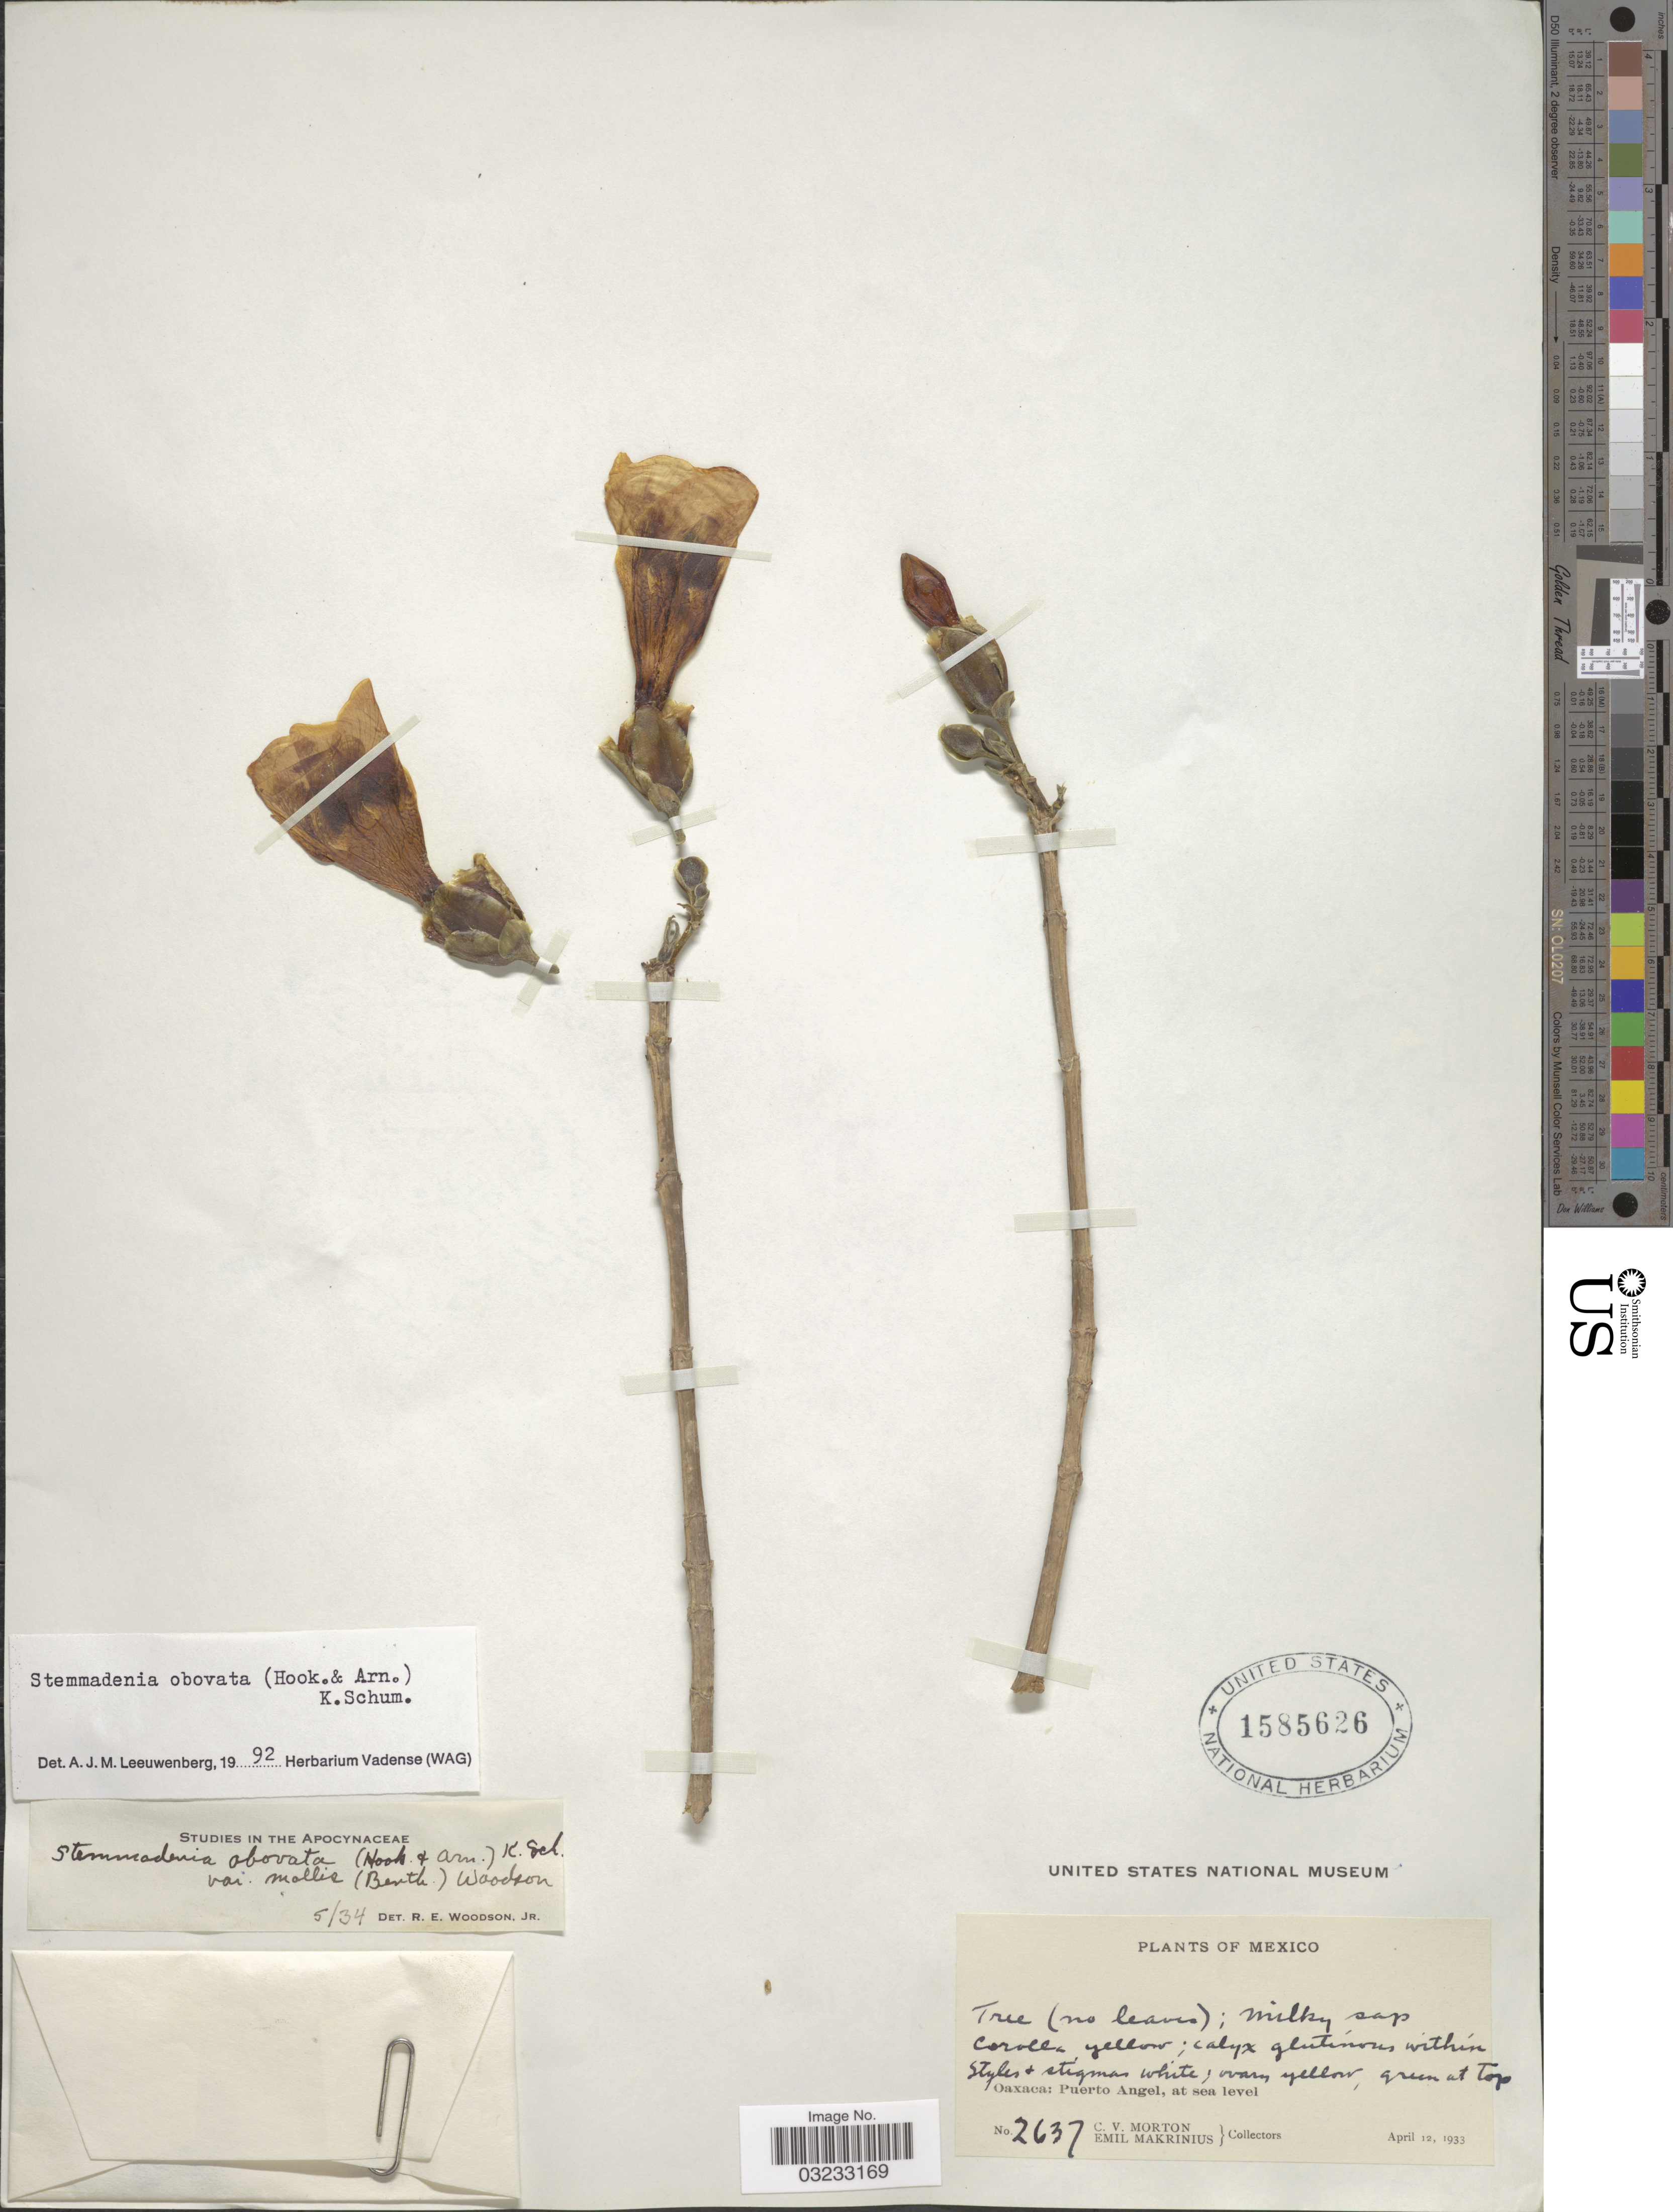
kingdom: Plantae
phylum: Tracheophyta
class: Magnoliopsida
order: Gentianales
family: Apocynaceae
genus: Stemmadenia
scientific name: Stemmadenia obovata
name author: (Hook. & Arn.) K. Schum.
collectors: C. V. Morton & E. Makrinius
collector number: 2637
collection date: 1933-04-12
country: Mexico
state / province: Oaxaca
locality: Puerto Angel.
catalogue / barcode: US 1585626